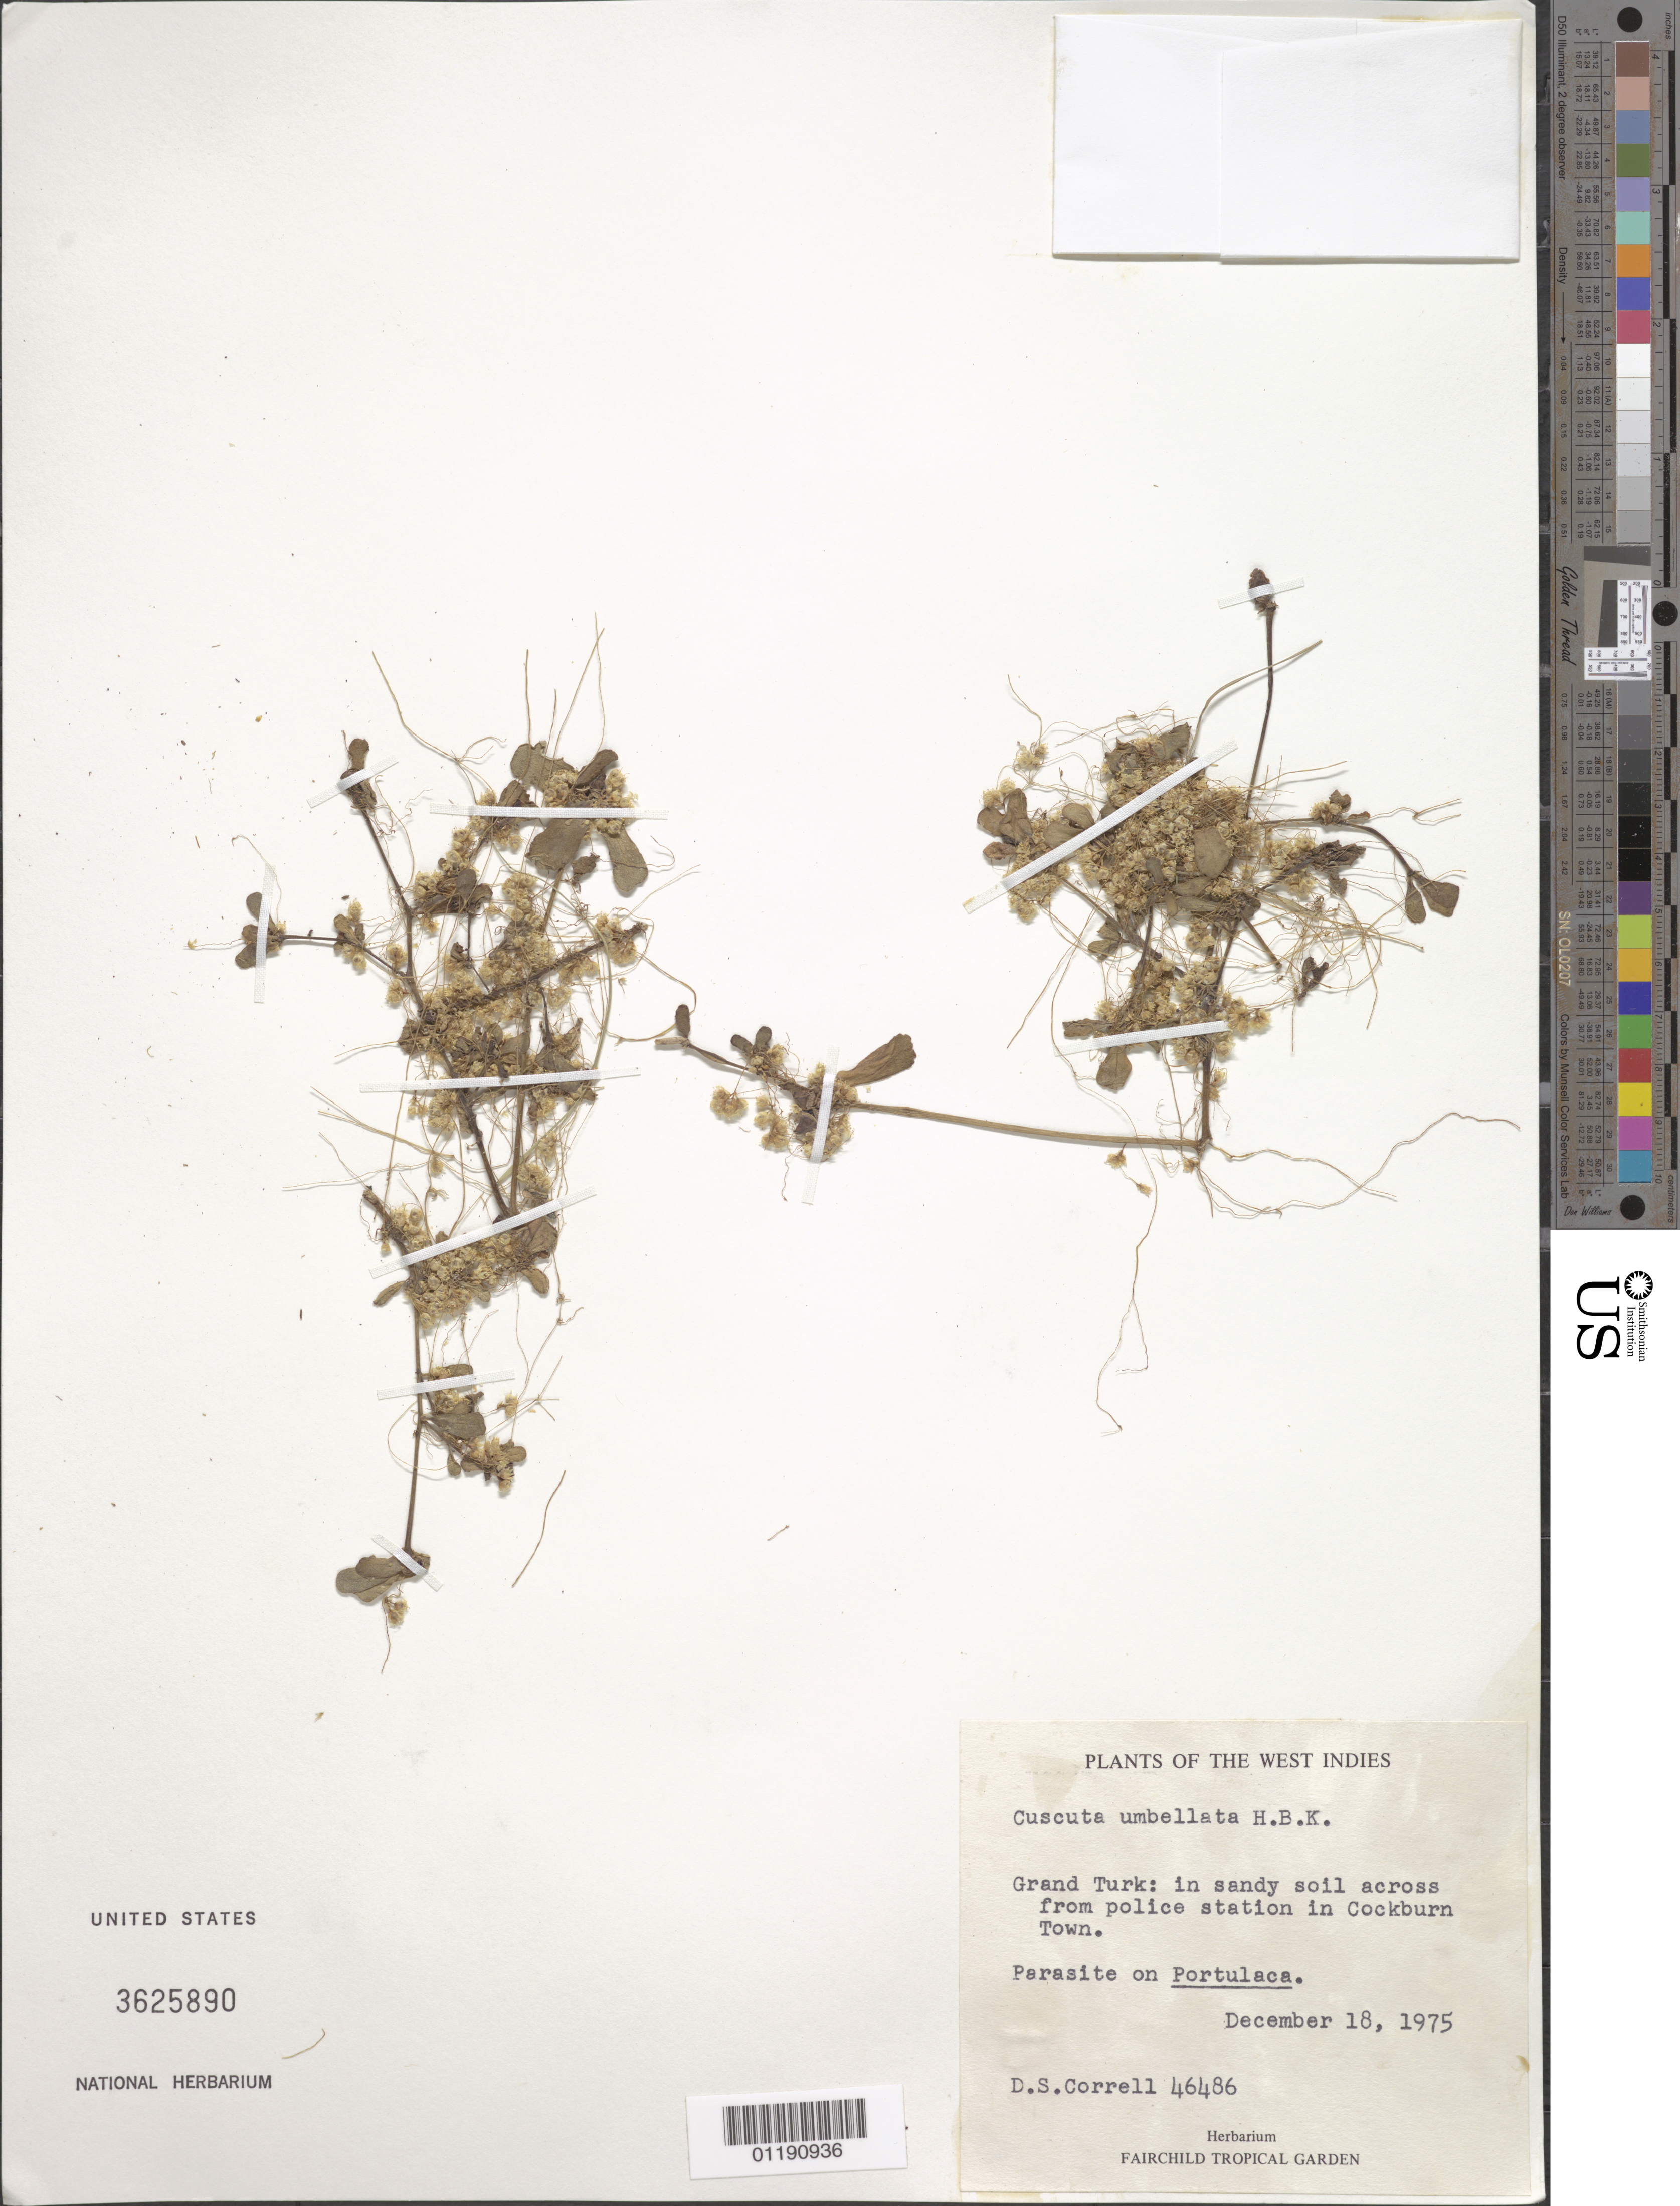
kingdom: Plantae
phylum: Tracheophyta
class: Magnoliopsida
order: Solanales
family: Convolvulaceae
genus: Cuscuta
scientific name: Cuscuta umbellata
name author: Kunth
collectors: D. S. Correll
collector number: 46486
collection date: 1975-12-18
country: Bahamas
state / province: Grand Turk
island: Grand Turk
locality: Grand Turk: across from police station in Cockburn Town.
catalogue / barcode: US 3625890